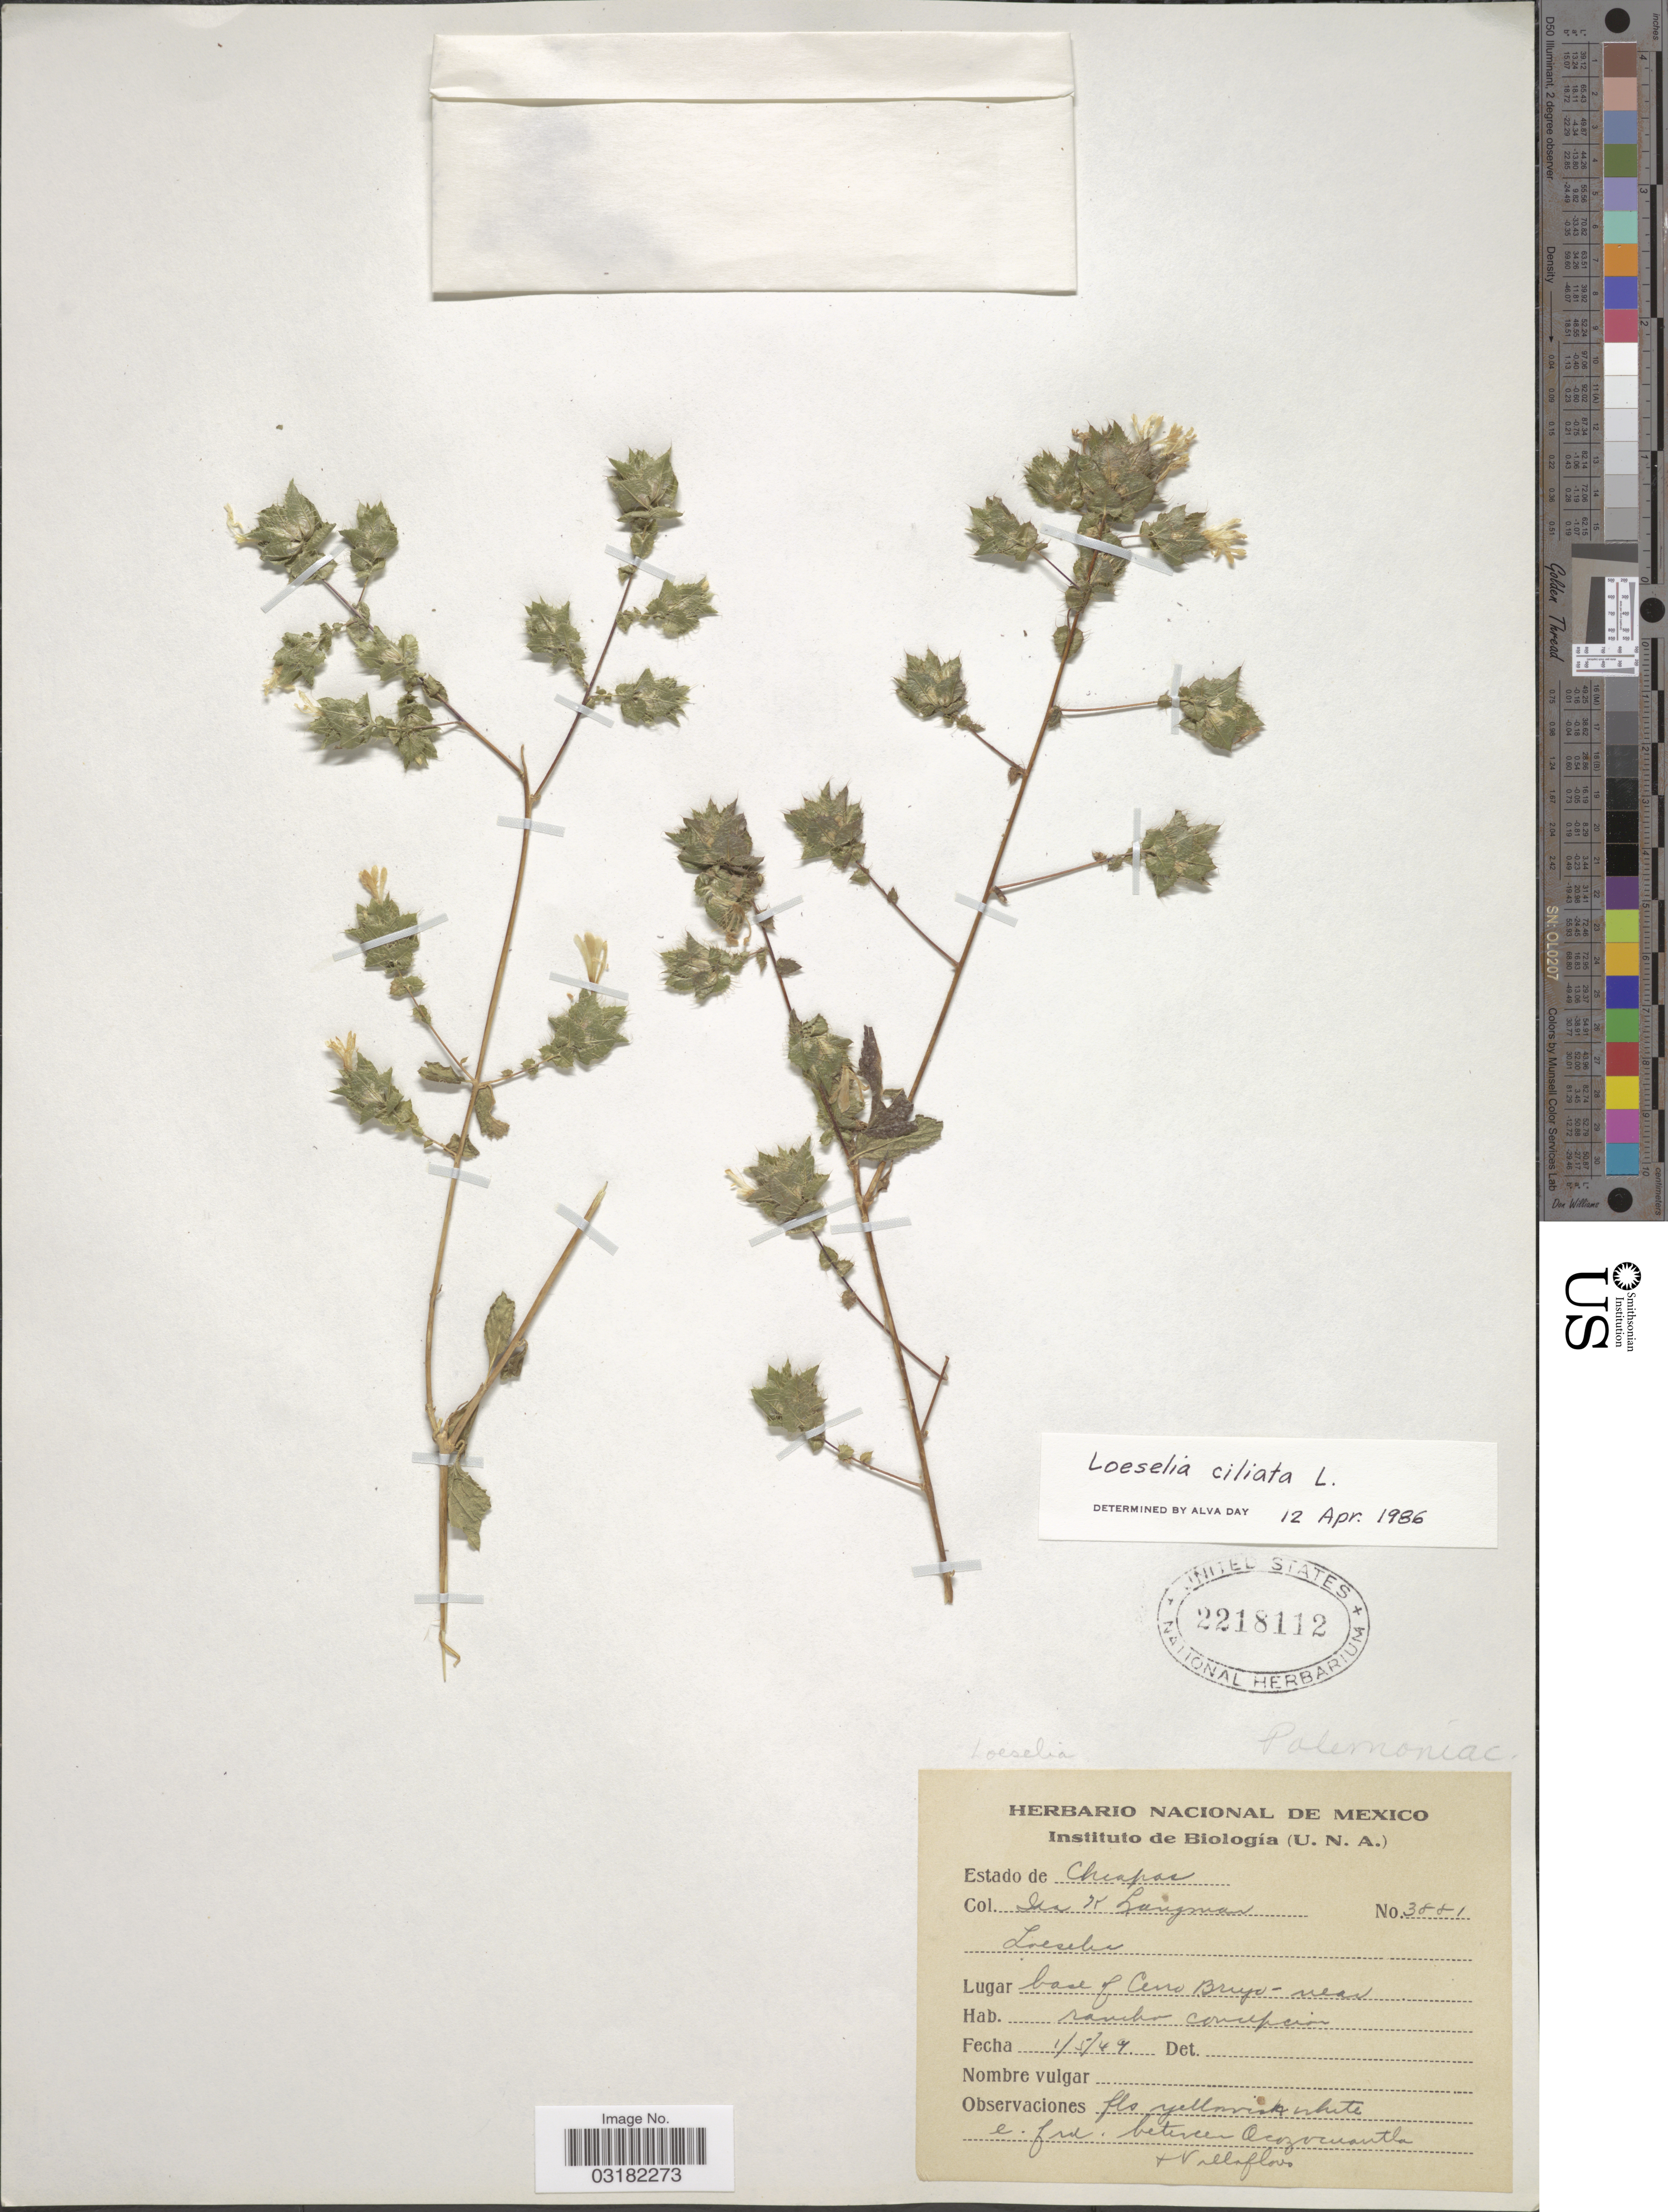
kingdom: Plantae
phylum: Tracheophyta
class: Magnoliopsida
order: Ericales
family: Polemoniaceae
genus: Loeselia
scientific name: Loeselia ciliata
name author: L.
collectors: I. K. Langman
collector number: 3881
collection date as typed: Transcribed d/m/y: 1/5/49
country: Mexico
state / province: Chiapas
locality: Base of Ceno Bruyo near rancho concepcion.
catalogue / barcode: US 2218112